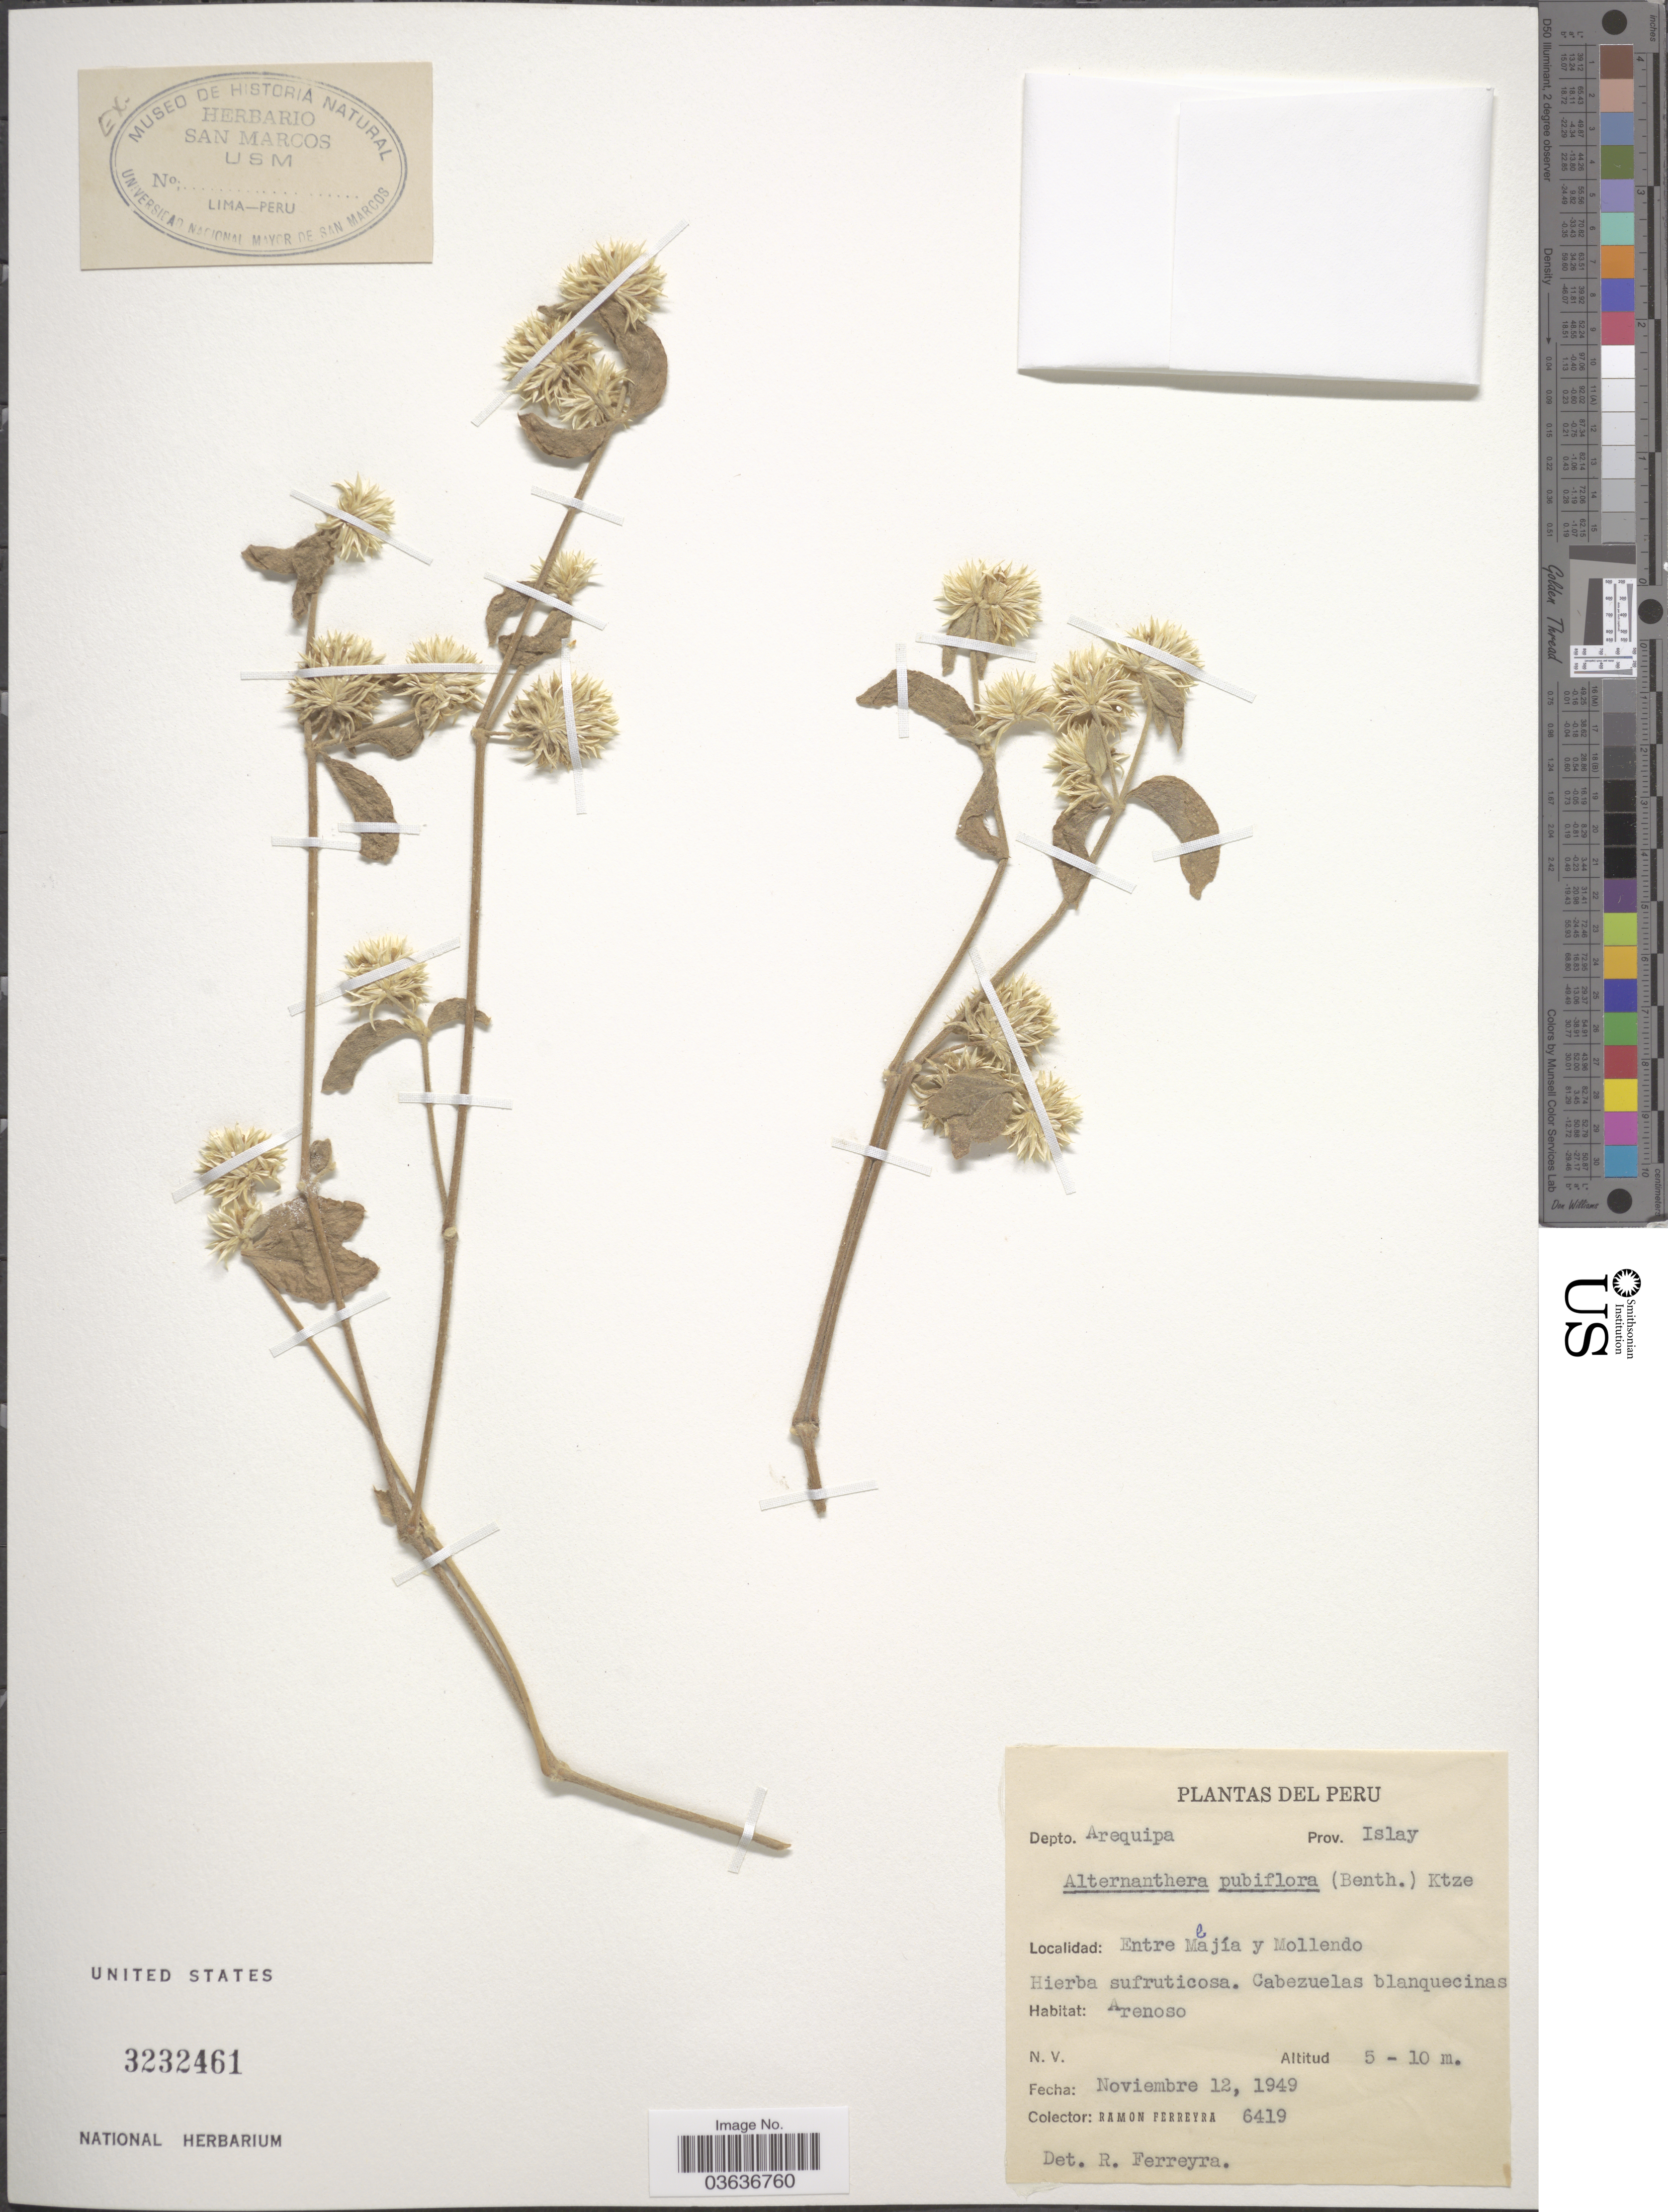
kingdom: Plantae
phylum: Tracheophyta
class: Magnoliopsida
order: Caryophyllales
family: Amaranthaceae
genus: Alternanthera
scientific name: Alternanthera pubiflora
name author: (Benth.) Kuntze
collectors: R. A. Ferreyra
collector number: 6419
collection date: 1949-11-12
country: Peru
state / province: Arequipa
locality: Depto. Arequipa. Prov. Islay. Entre Mejía y Mollendo.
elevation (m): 5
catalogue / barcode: US 3232461